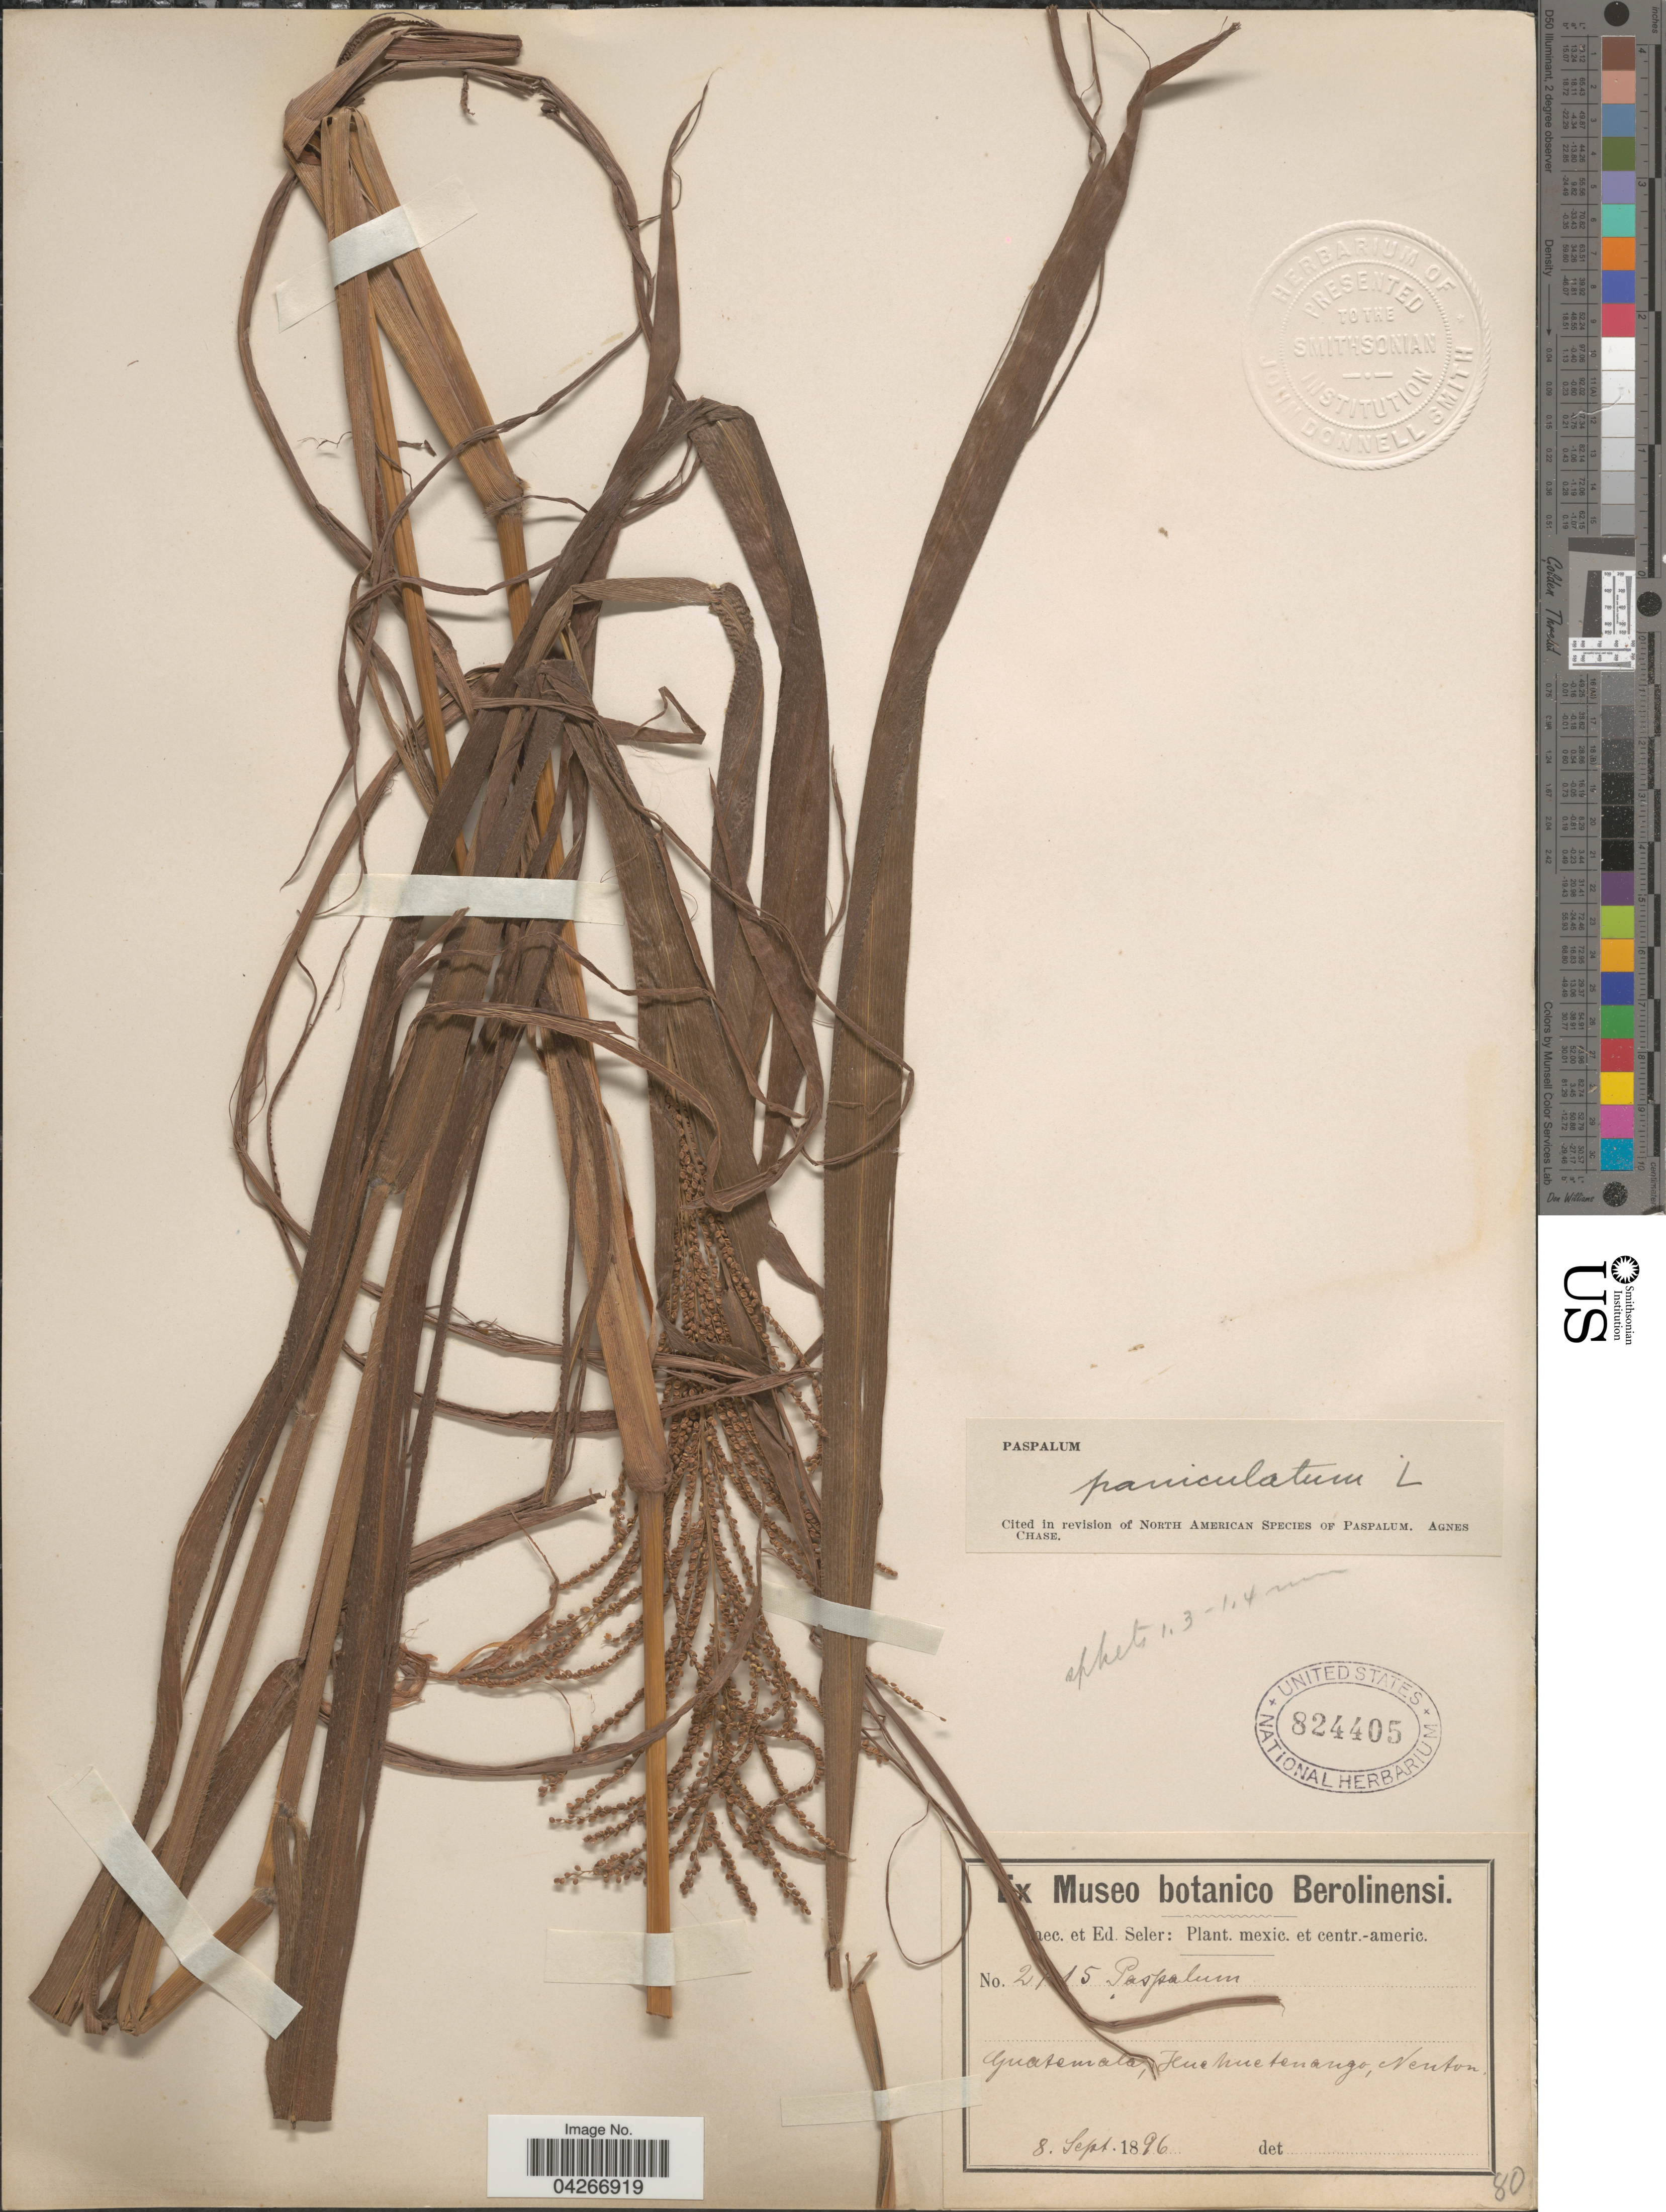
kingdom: Plantae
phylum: Tracheophyta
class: Liliopsida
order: Poales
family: Poaceae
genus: Paspalum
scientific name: Paspalum paniculatum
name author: L.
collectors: C. Seler & E. G. Seler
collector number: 2115*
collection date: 1896-09-08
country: Guatemala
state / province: Huehuetenango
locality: Nenton.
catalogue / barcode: US 824405